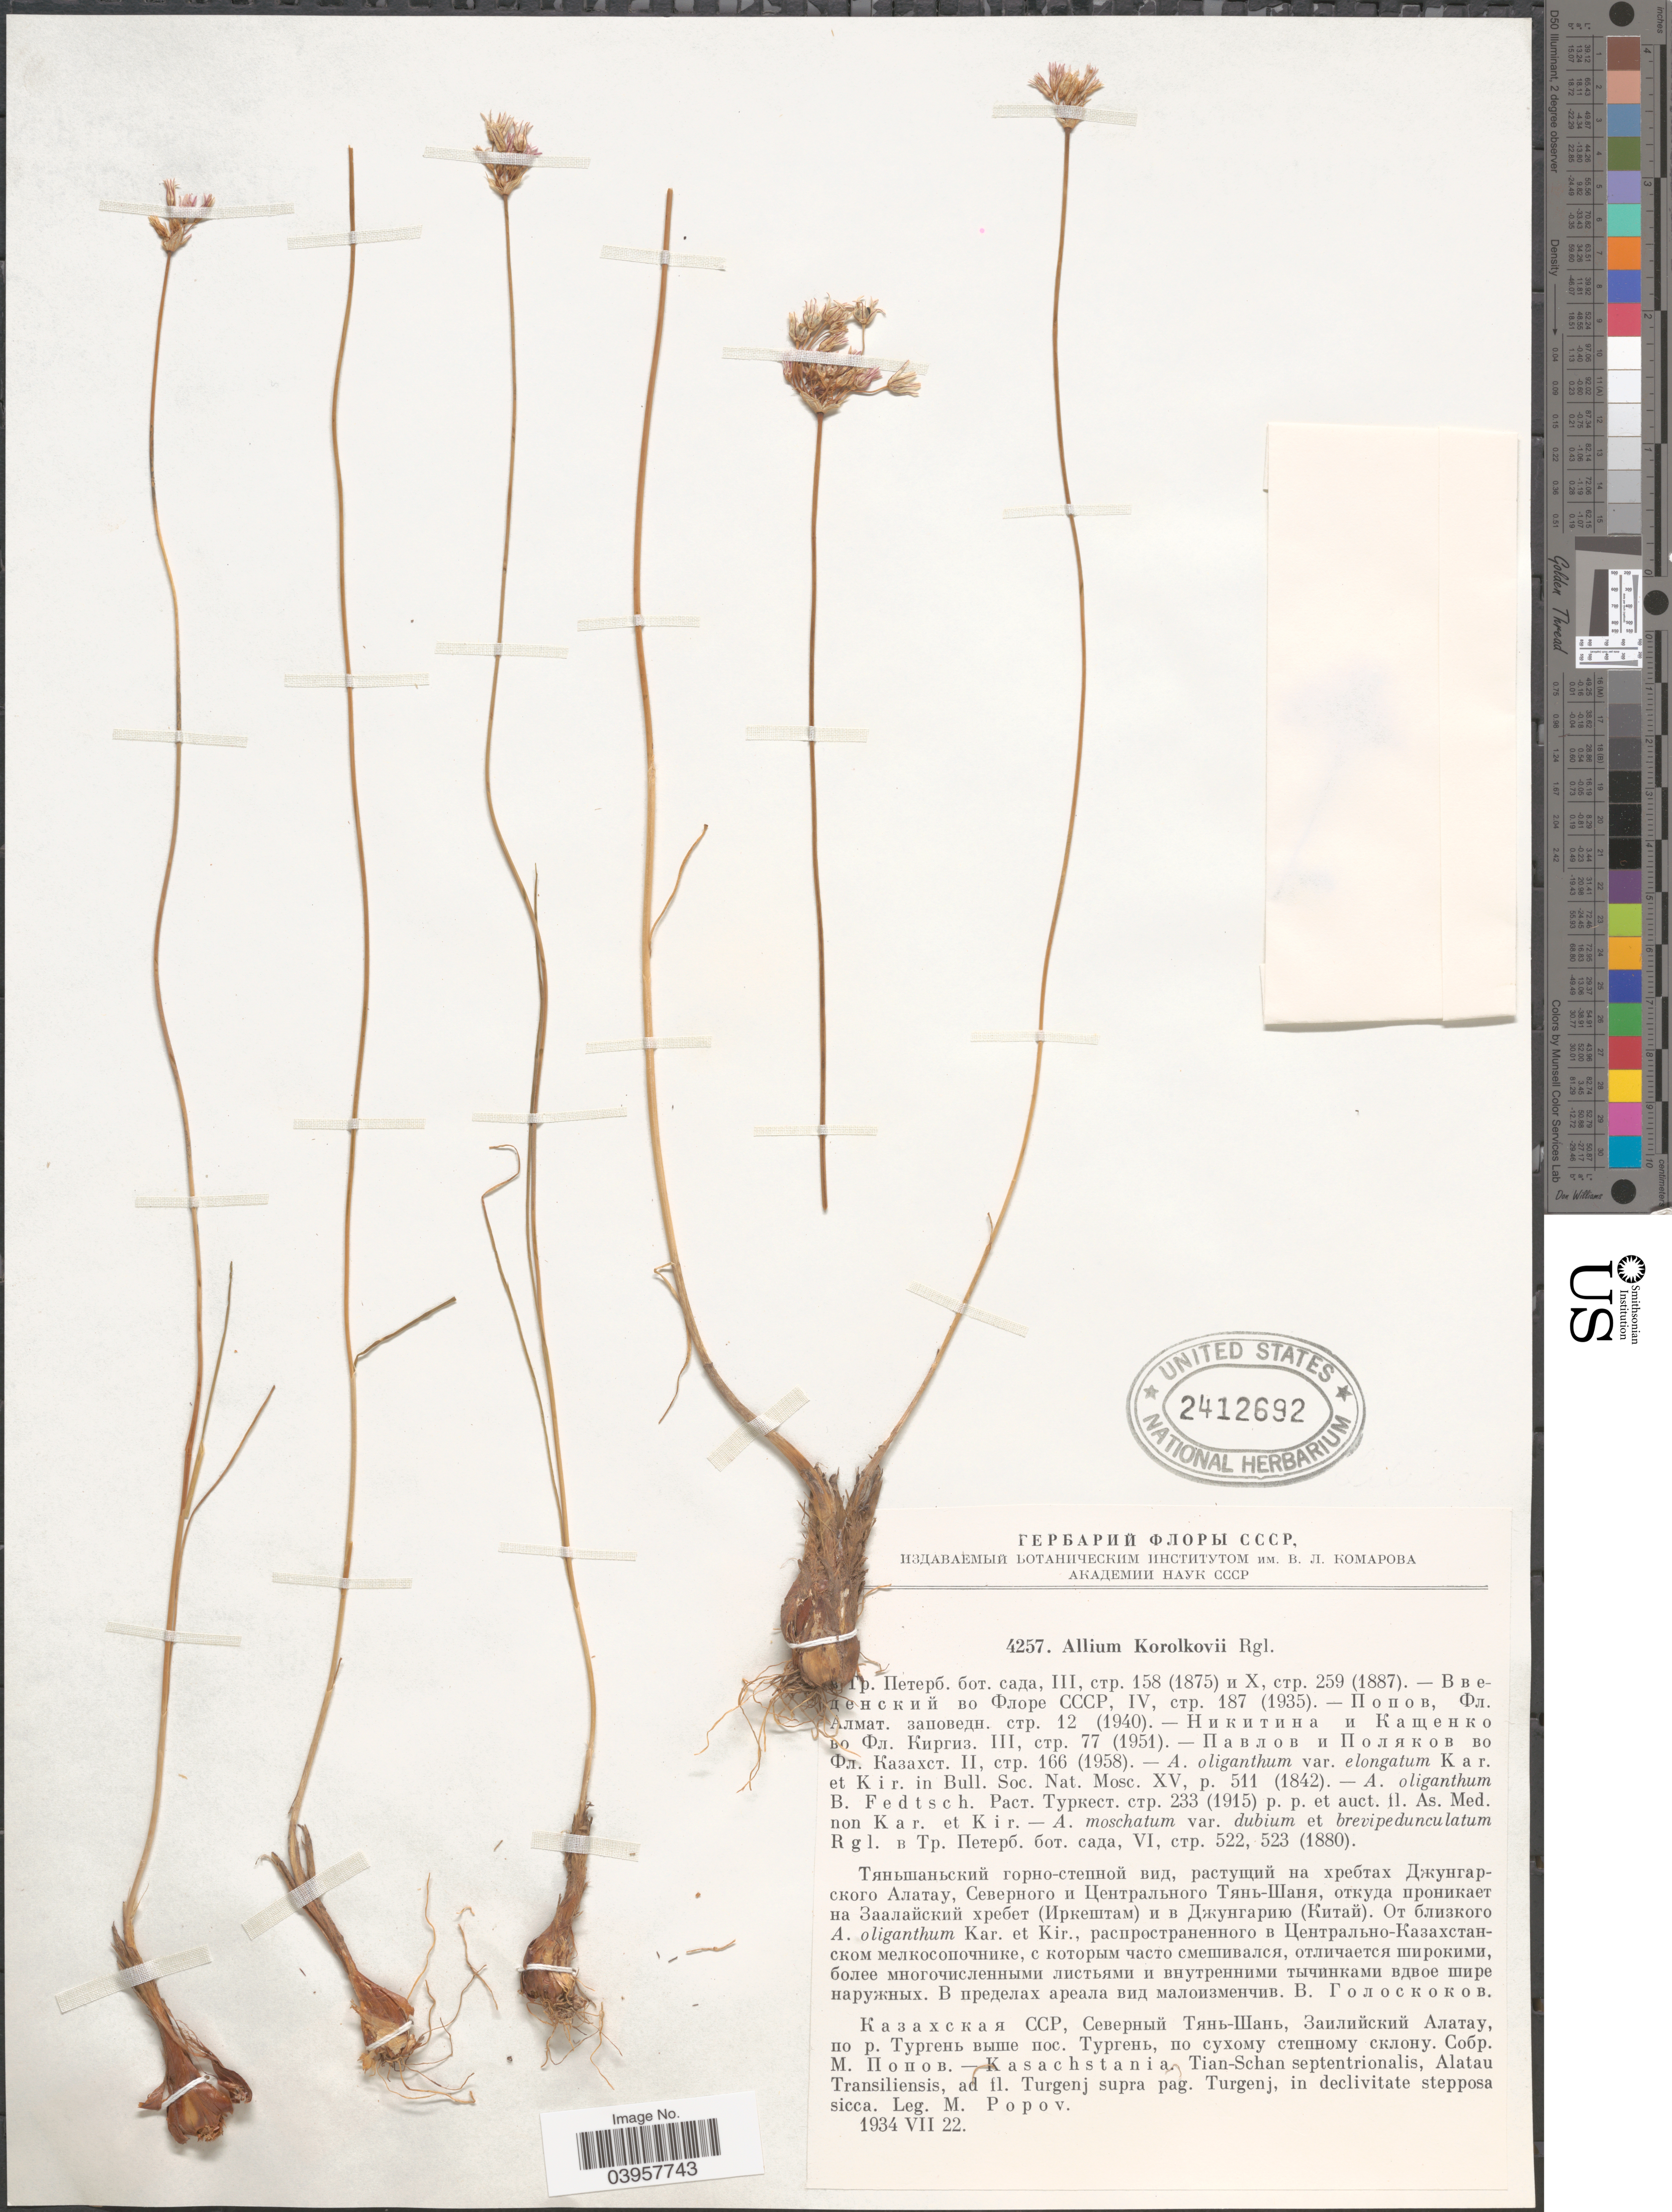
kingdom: Plantae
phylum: Tracheophyta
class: Liliopsida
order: Asparagales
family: Amaryllidaceae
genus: Allium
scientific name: Allium korolkowii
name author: Regel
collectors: M. Popov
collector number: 4257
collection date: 1934-07-22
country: Kazakhstan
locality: Kasachstania. Tian-Schan septentrionalis, Alatau Transiliensis, ad fl. Turgenj supra pag. Turgenj, in declivitate stepposa sicca.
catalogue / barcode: US 2412692